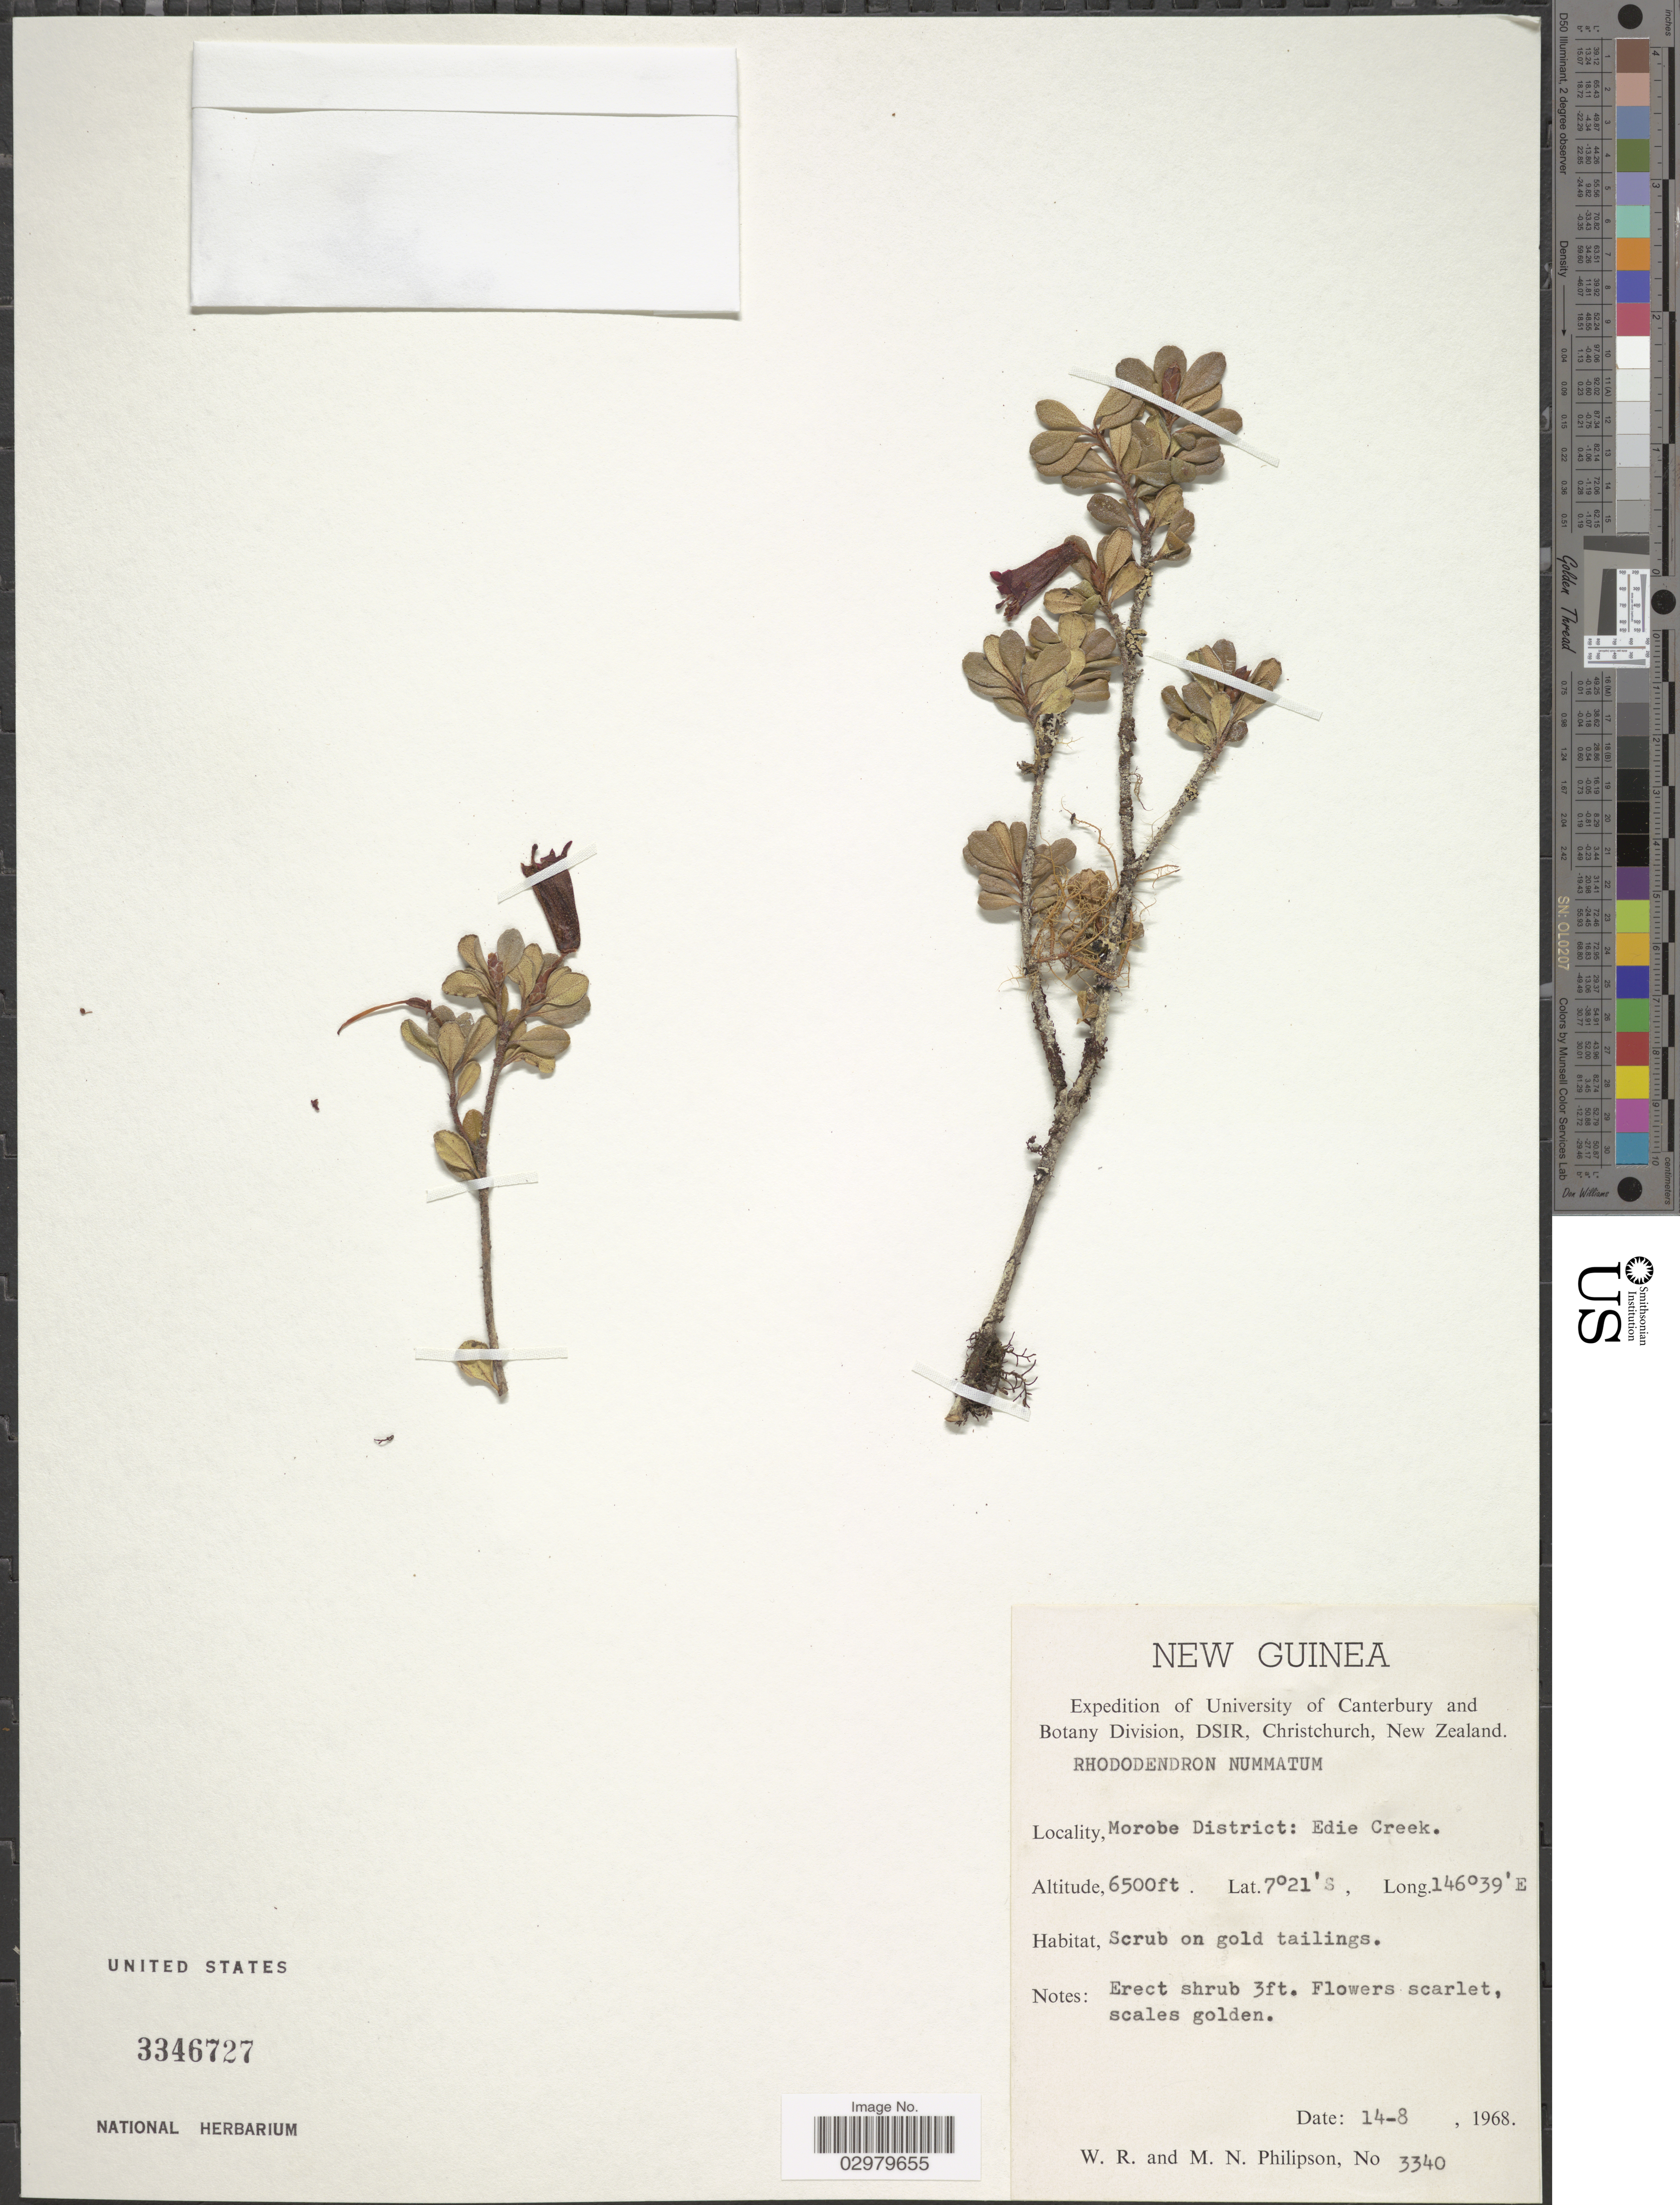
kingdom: Plantae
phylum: Tracheophyta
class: Magnoliopsida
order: Ericales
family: Ericaceae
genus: Rhododendron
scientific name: Rhododendron nummatum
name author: J.J. Sm.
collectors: W. R. Philipson & M. Philipson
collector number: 3340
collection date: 1968-08-14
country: Papua New Guinea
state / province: Morobe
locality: New Guinea. Morobe District: Eddie Creek.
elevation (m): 1981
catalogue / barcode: US 3346727